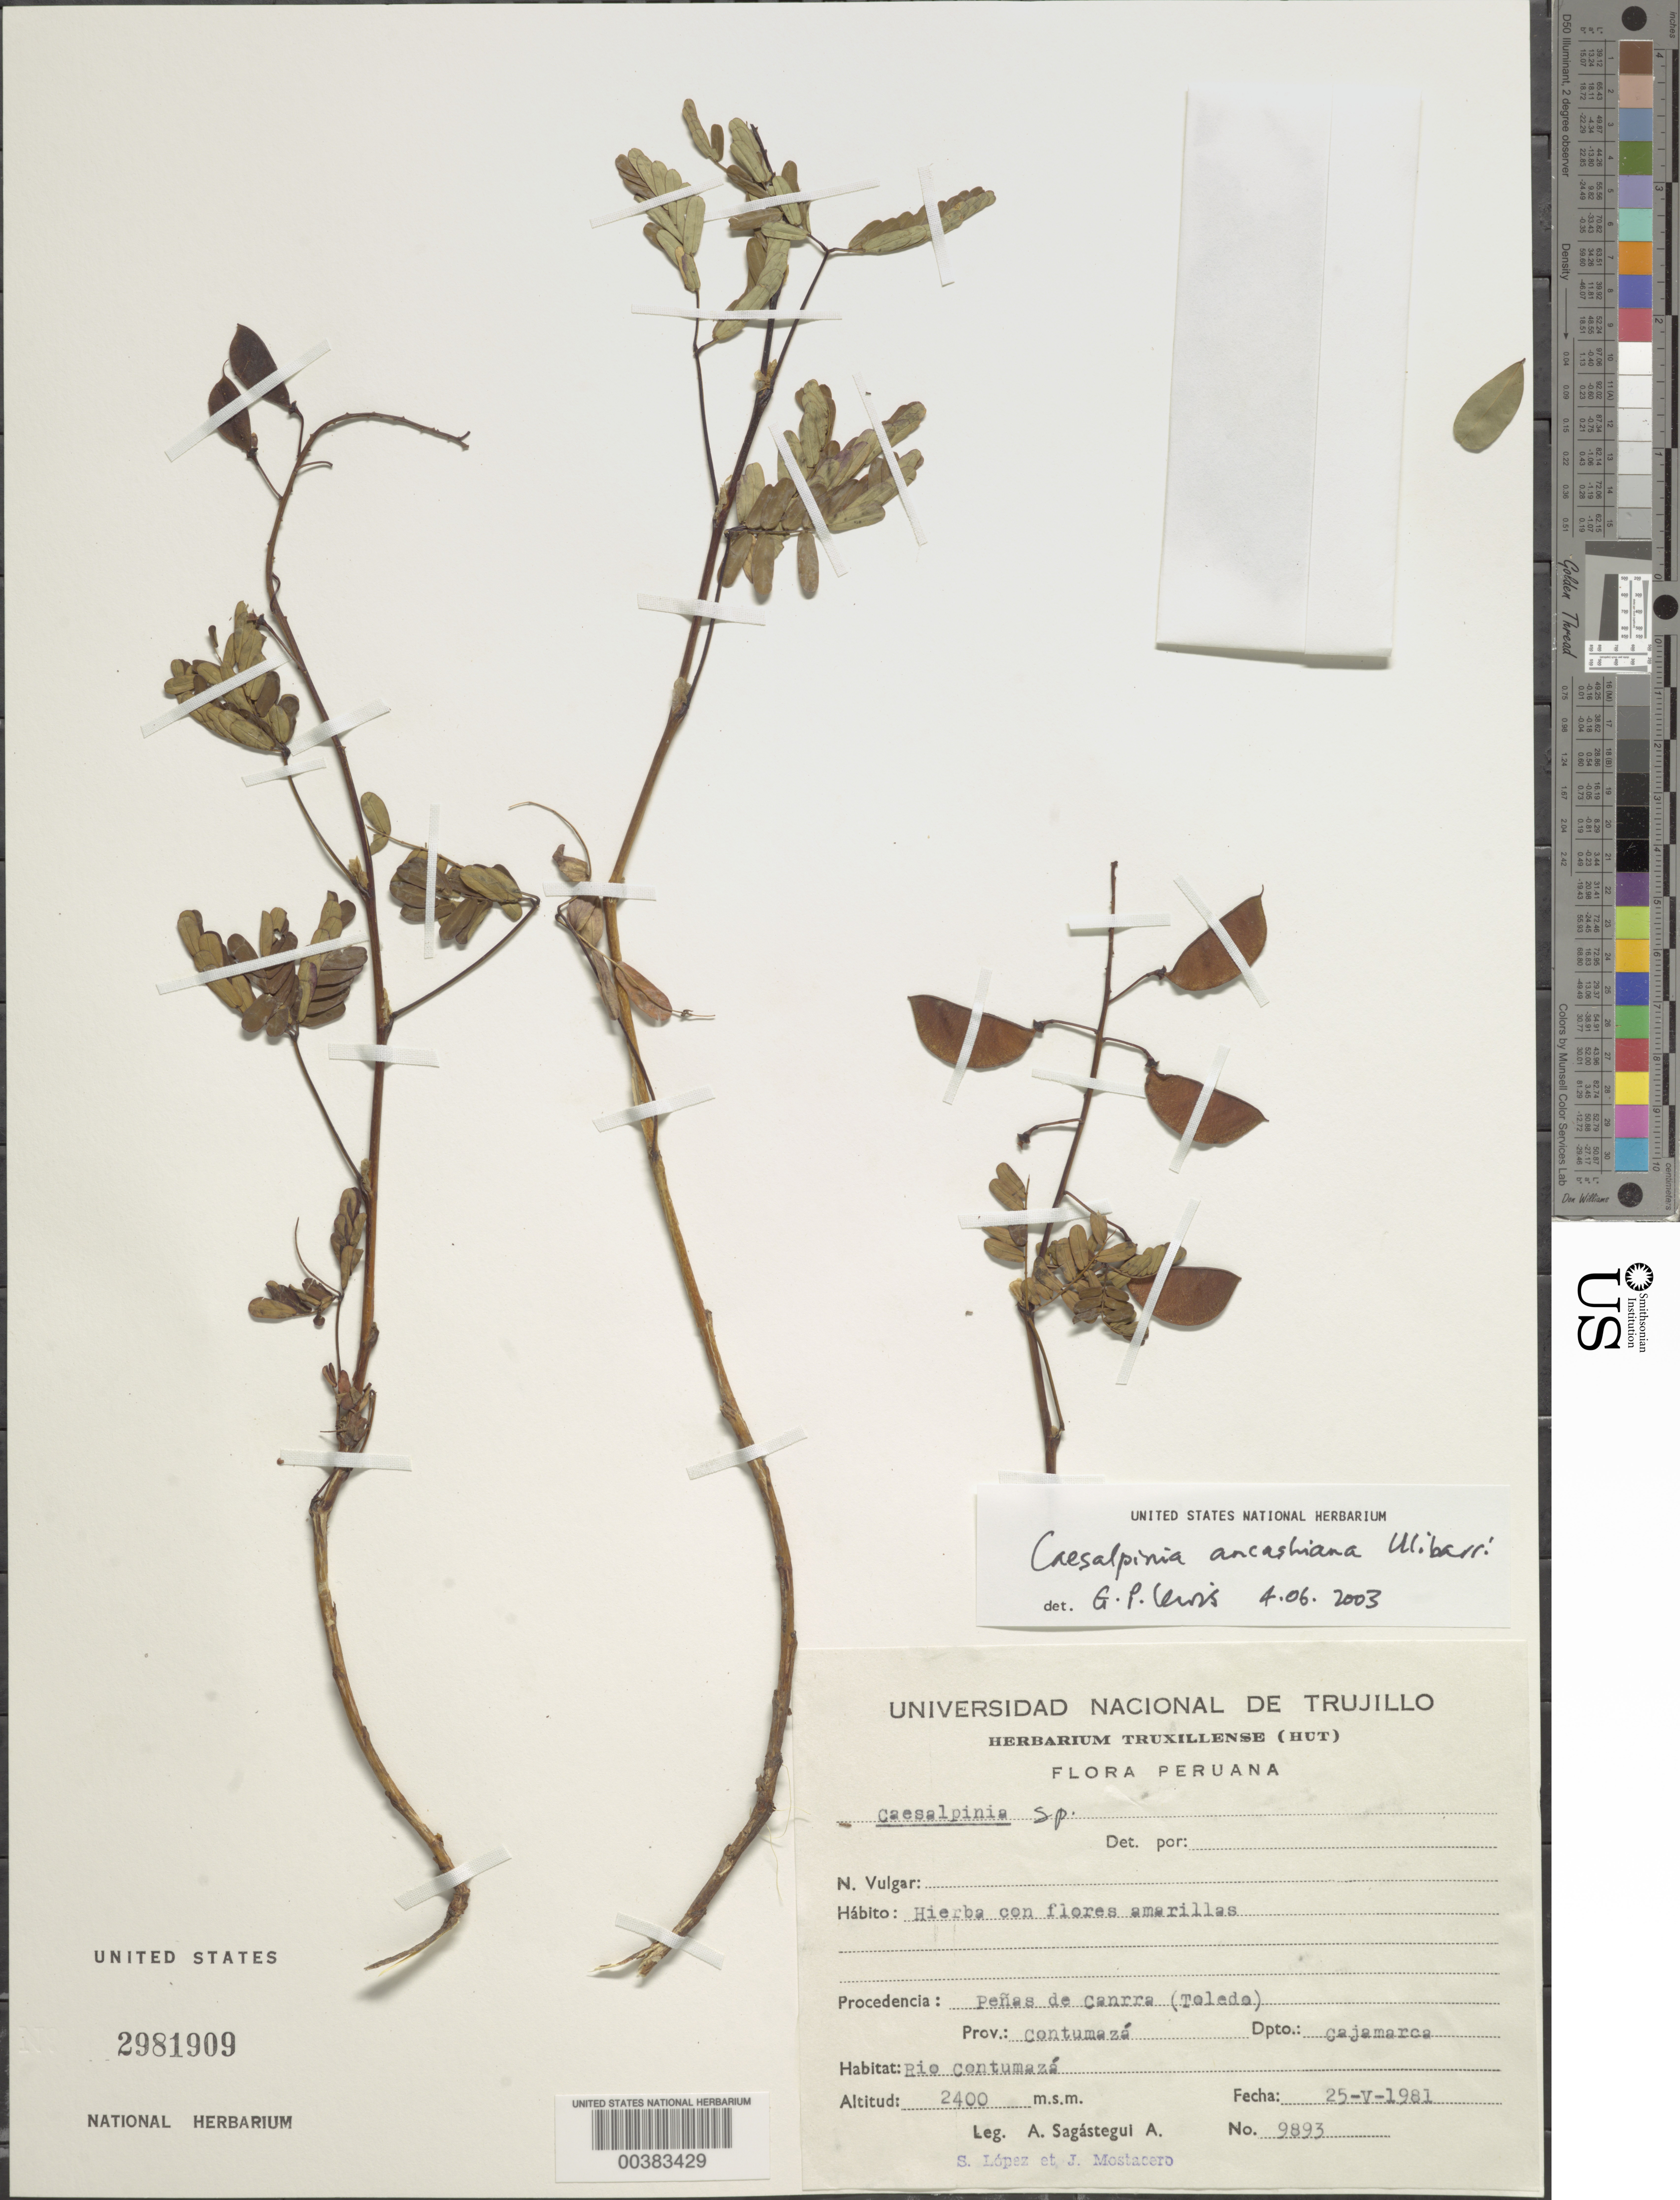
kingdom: Plantae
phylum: Tracheophyta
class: Magnoliopsida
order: Fabales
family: Fabaceae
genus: Arquita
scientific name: Arquita ancashiana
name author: (Ulibarri) Gagnon et al.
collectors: A. Sagástegui A., S. Lopez M. & J. Mostacero L.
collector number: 9893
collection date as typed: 25 May 1981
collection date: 1981-05-25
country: Peru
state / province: Cajamarca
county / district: Contumazá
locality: Peñas de Canrra (Toledo); Río Contumaza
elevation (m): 2400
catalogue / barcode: US 2981909